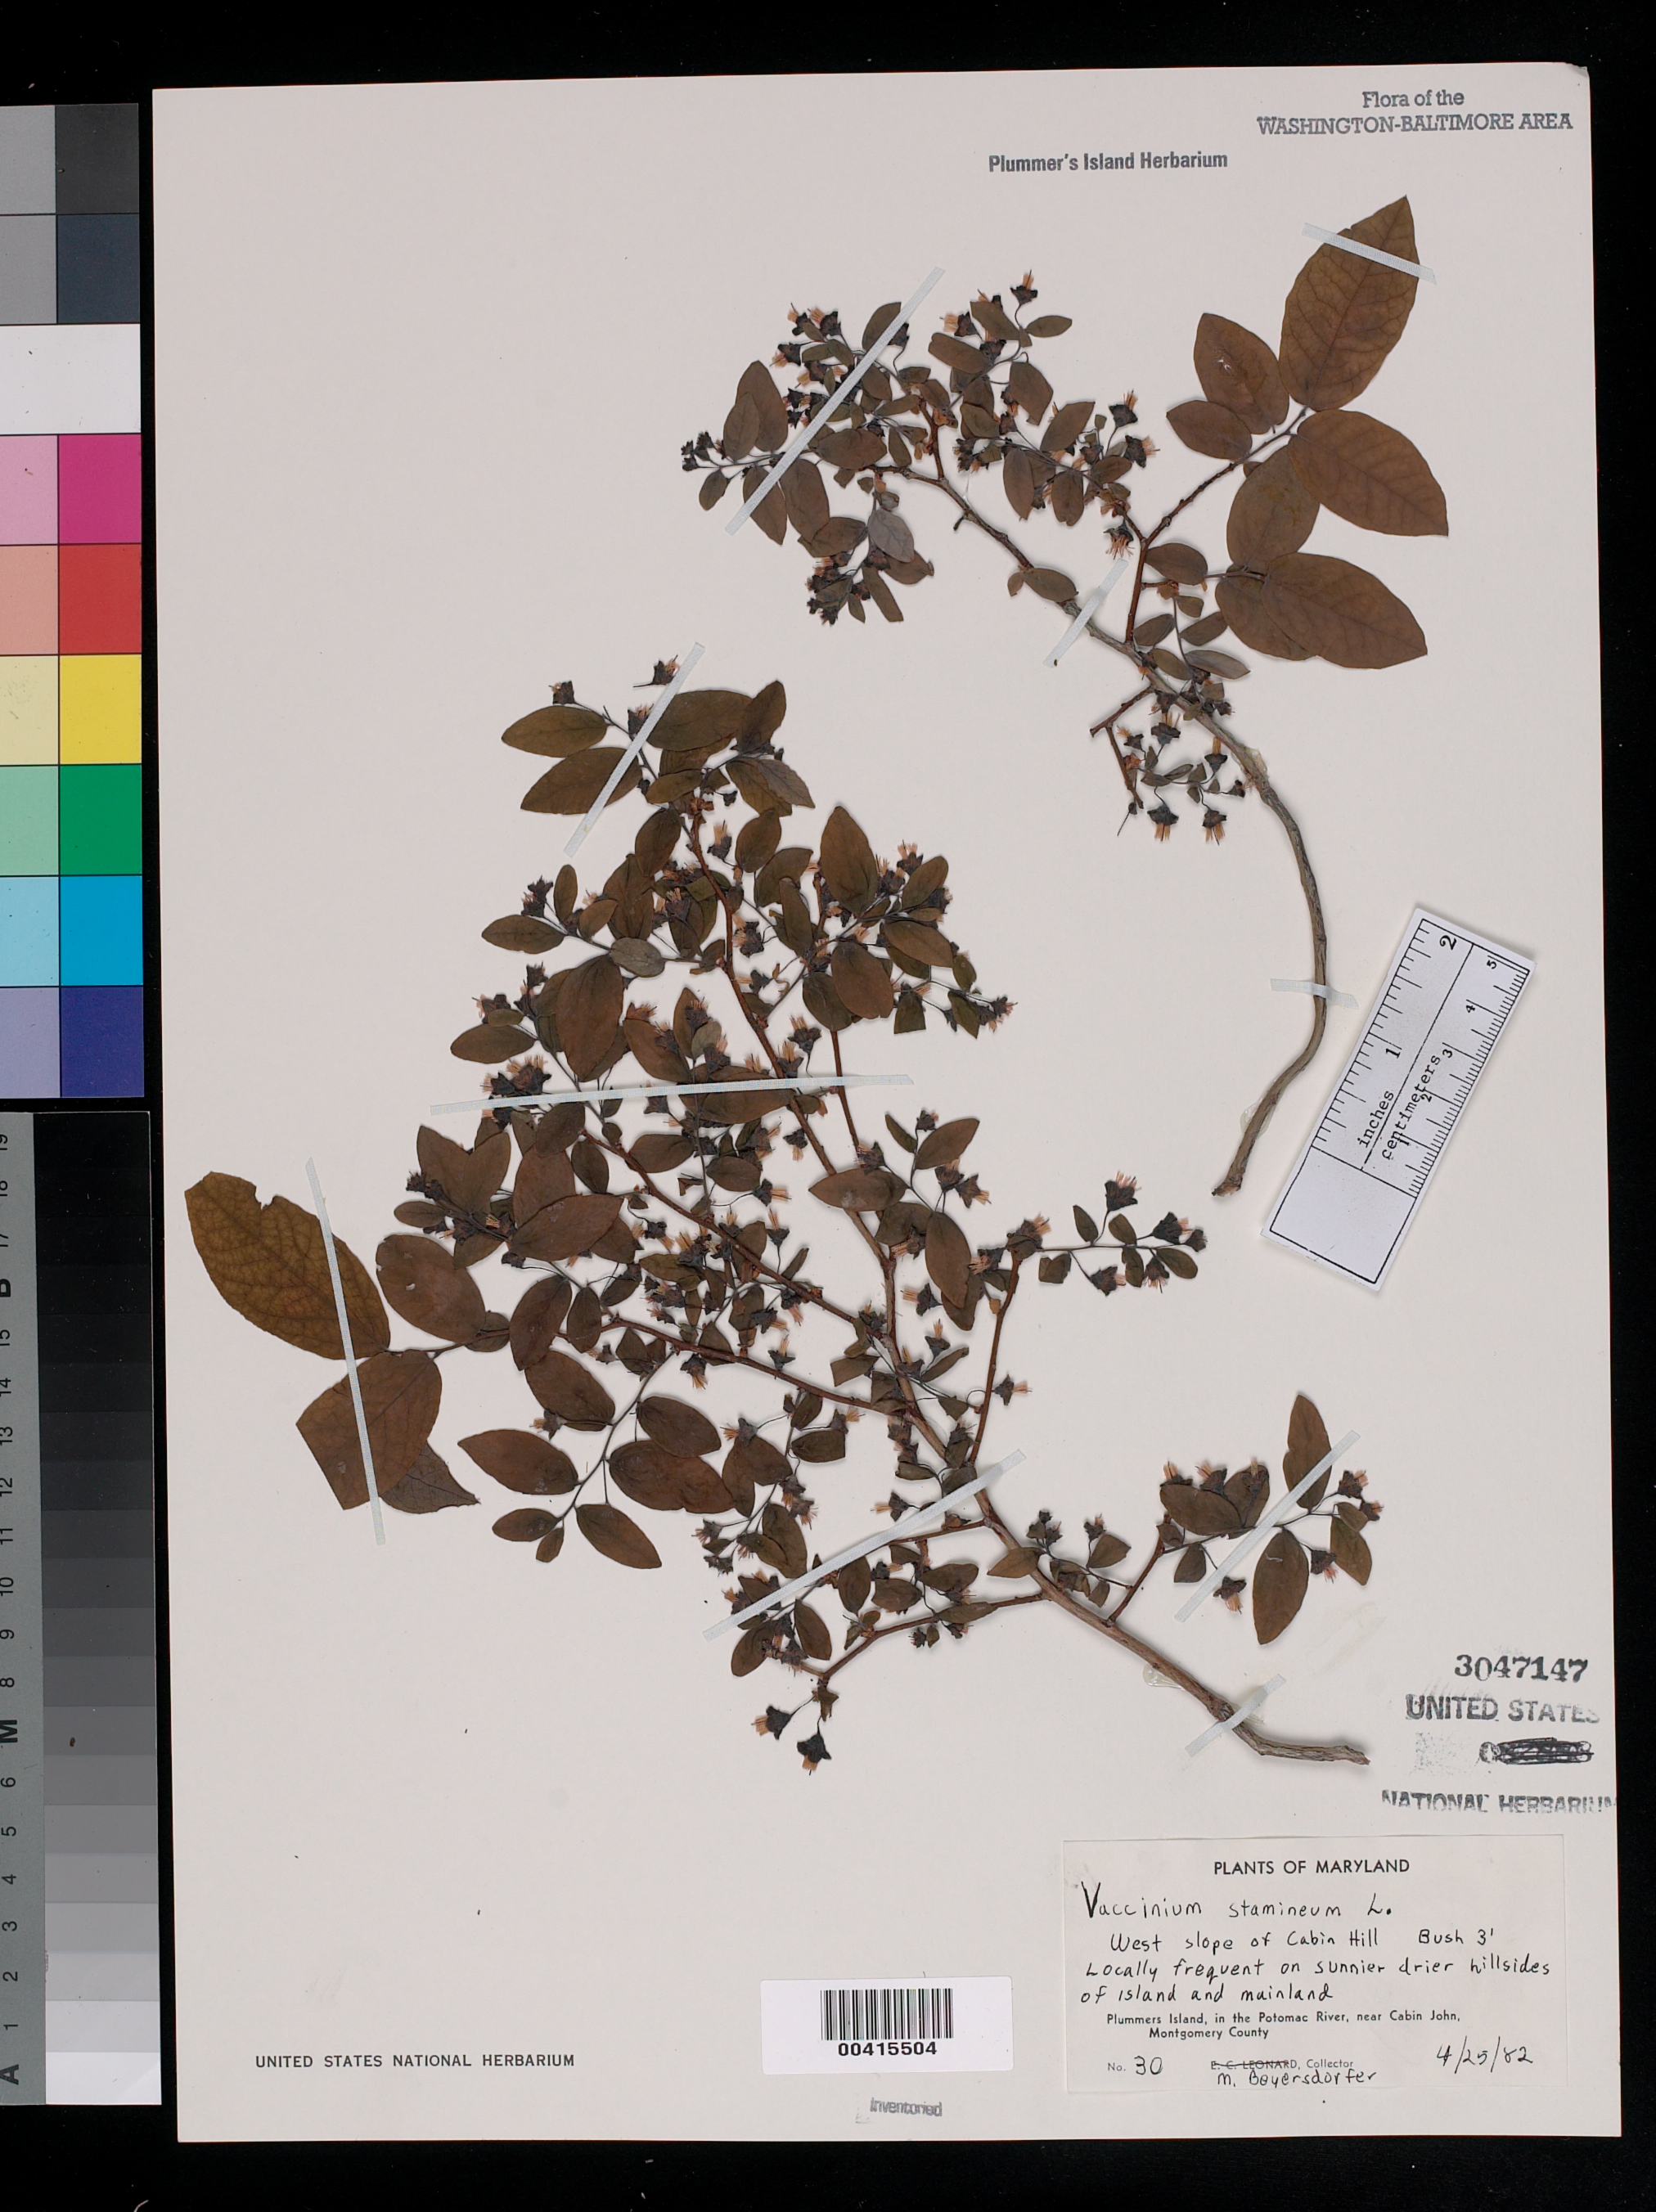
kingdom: Plantae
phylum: Tracheophyta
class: Magnoliopsida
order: Ericales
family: Ericaceae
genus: Vaccinium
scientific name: Vaccinium stamineum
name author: L.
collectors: M. Beyersdorfer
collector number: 30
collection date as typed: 25 Apr 1982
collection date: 1982-04-25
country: United States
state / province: Maryland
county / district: Montgomery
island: Plummers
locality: Plummer's Island; west slope of Cabin Hill C. & O. Canal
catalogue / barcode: US 3047147